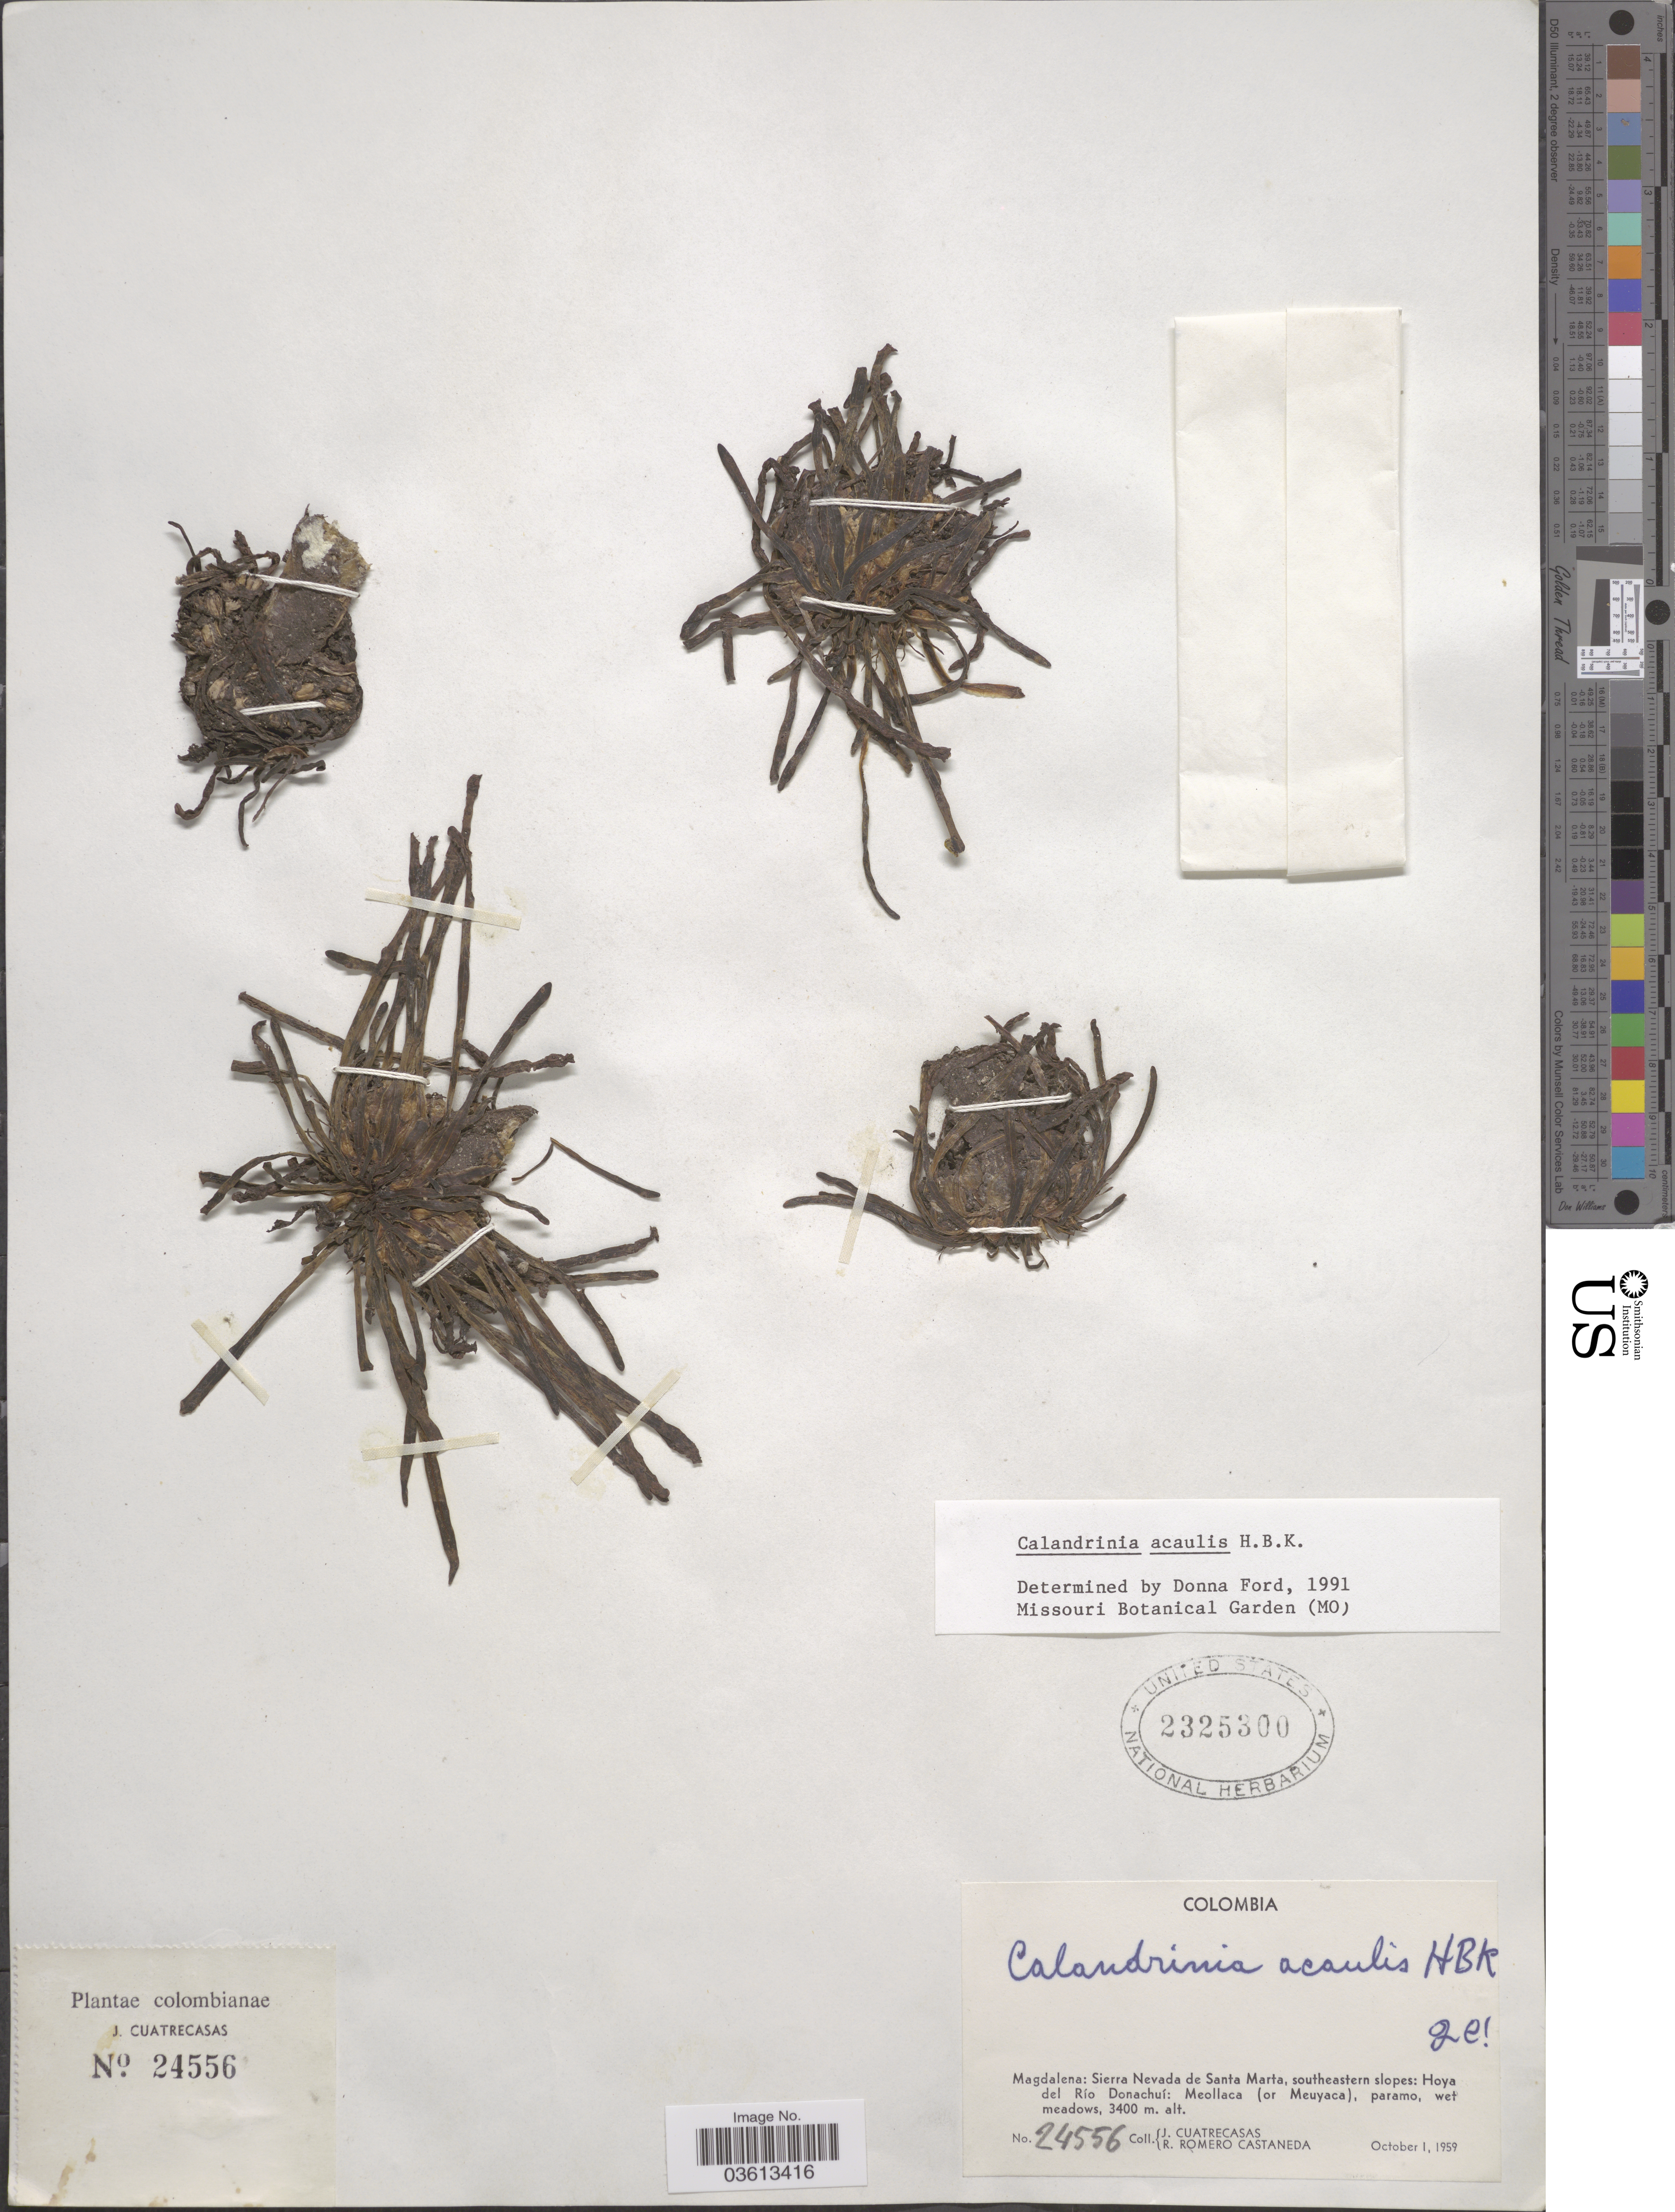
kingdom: Plantae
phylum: Tracheophyta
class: Magnoliopsida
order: Caryophyllales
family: Montiaceae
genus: Calandrinia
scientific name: Calandrinia acaulis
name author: Kunth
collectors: J. Cuatrecasas & R. Romero Castañeda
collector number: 24556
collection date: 1959-10-01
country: Colombia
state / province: Magdalena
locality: Sierra Nevada de Santa Marta, southeastern slopes: Hoya del Río Donachuí.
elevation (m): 3400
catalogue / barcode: US 2325300